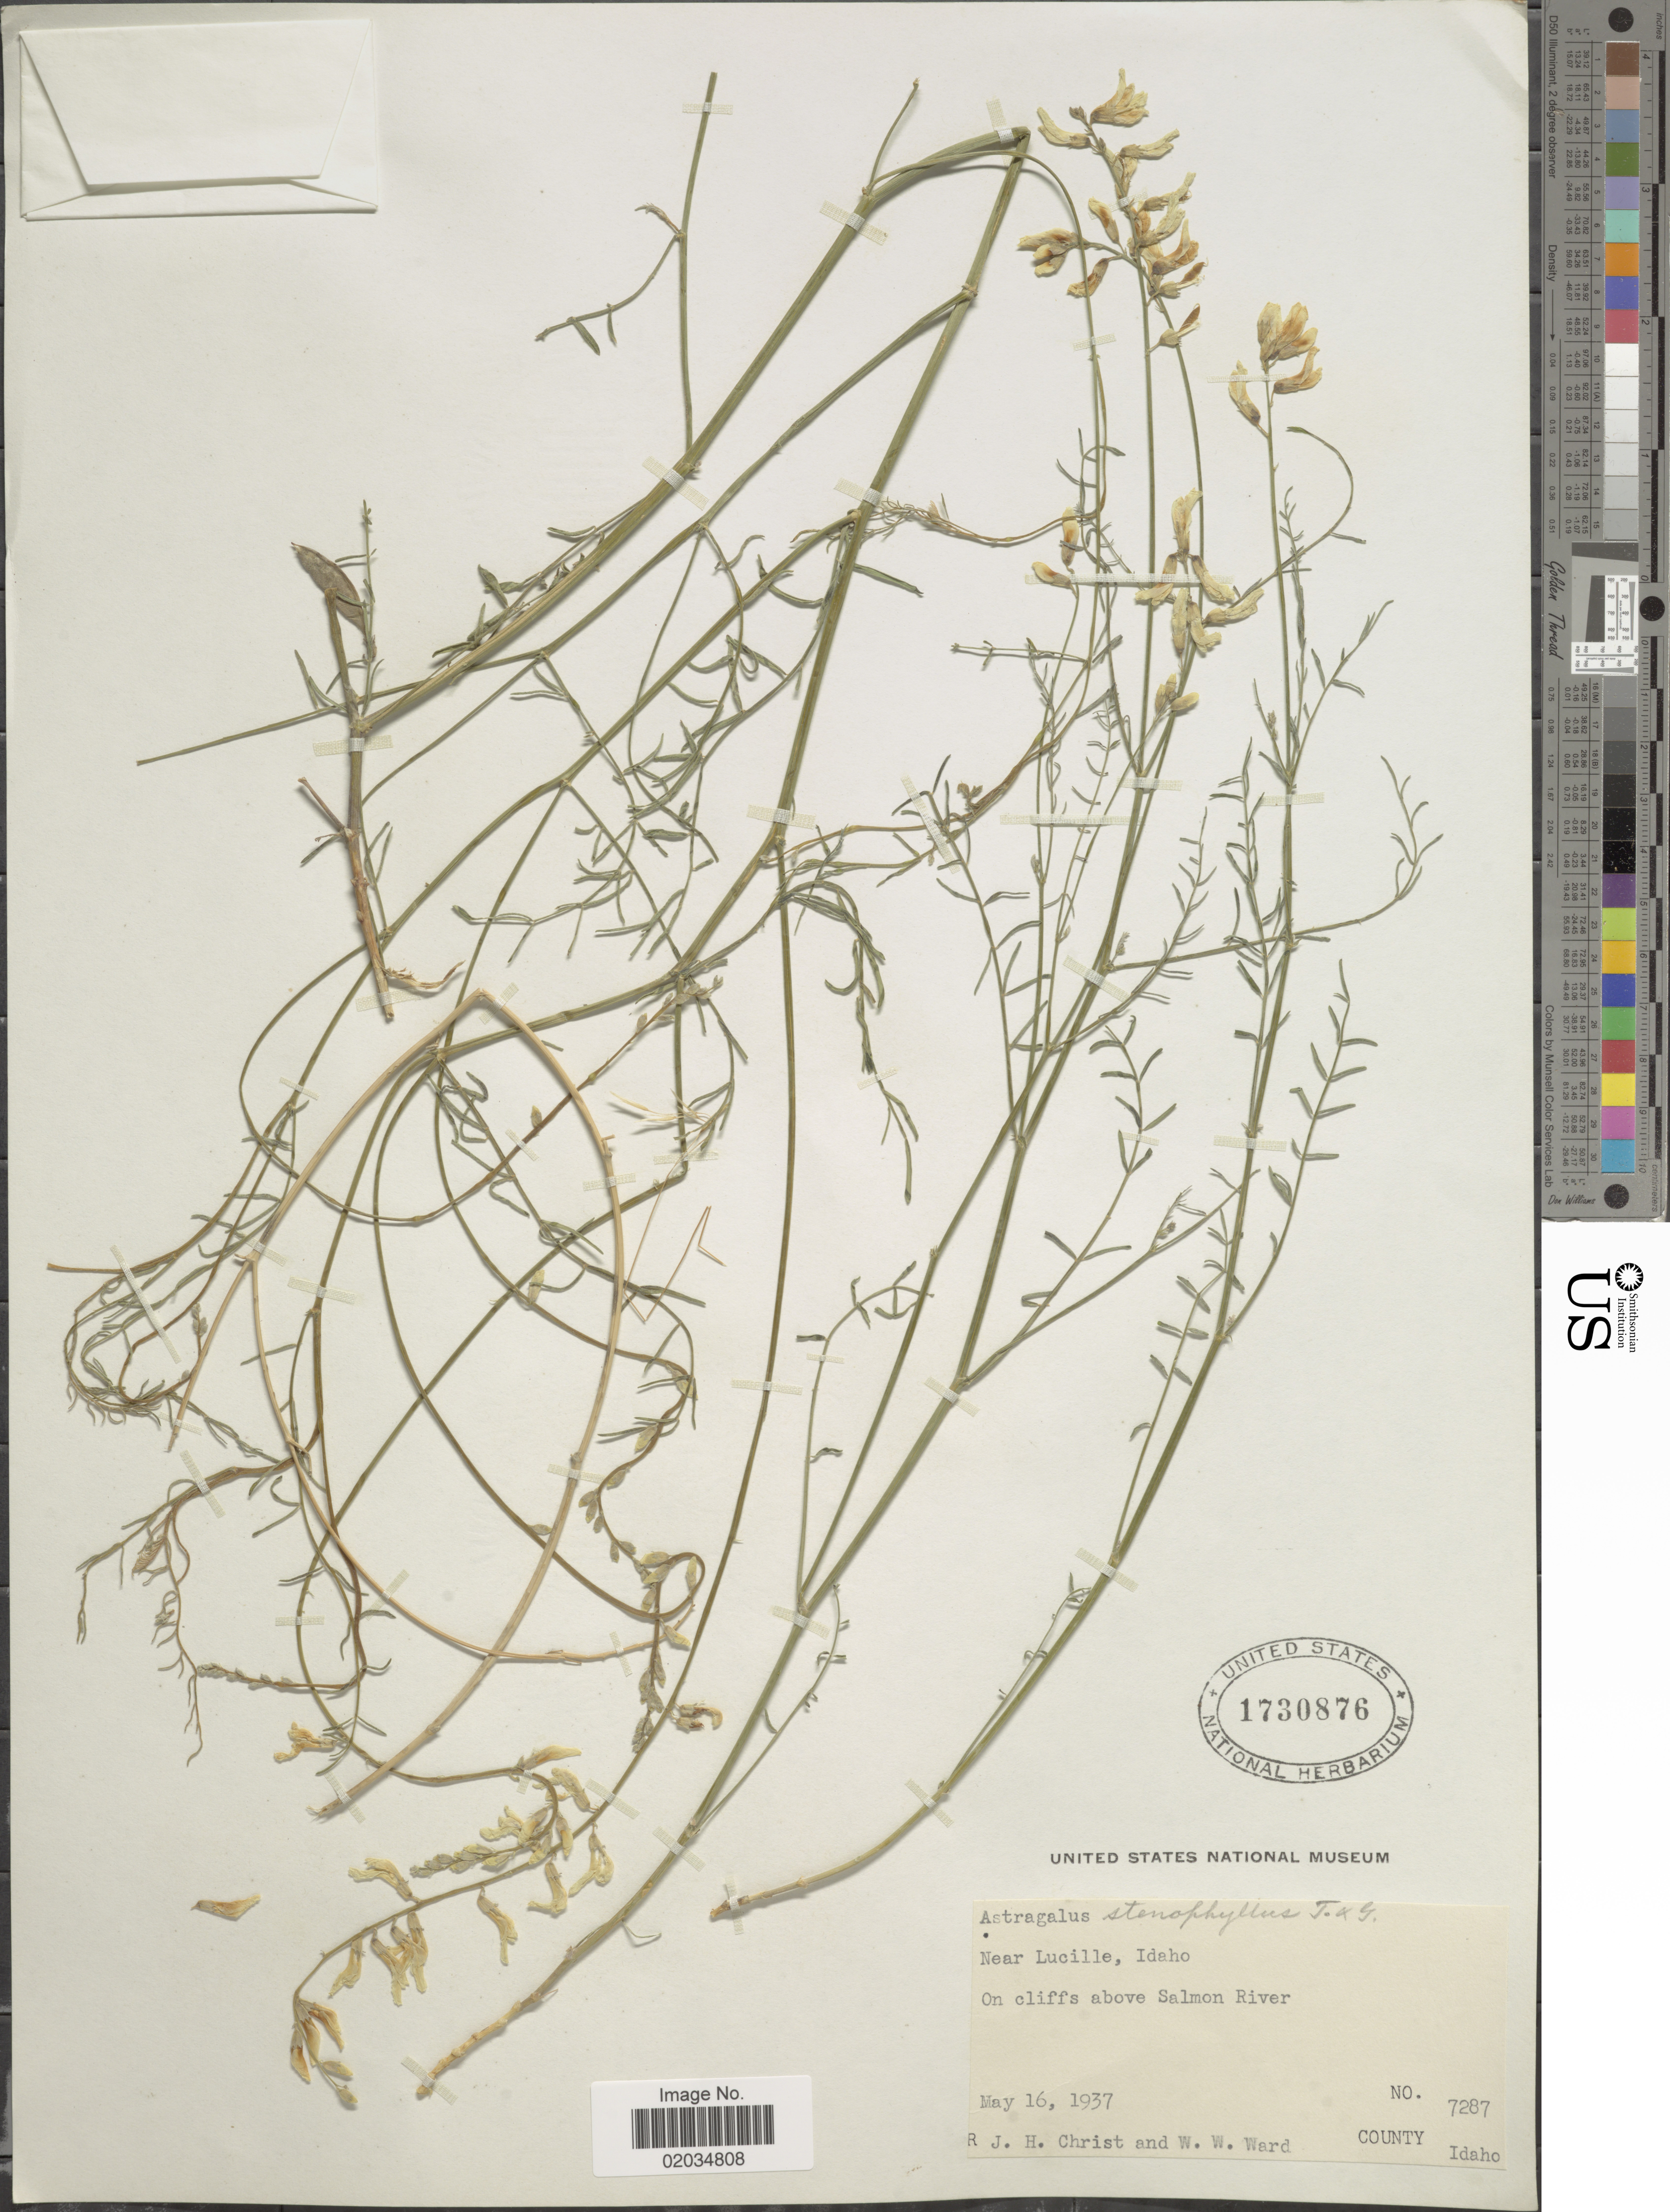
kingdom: Plantae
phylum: Tracheophyta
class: Magnoliopsida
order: Fabales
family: Fabaceae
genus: Astragalus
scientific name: Astragalus stenophyllus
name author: Torr. & A. Gray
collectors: J. H. Christ & W. Ward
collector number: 7287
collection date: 1937-05-16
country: United States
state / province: Idaho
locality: Near Lucille. above Salmon River. County Idaho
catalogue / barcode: US 1730876